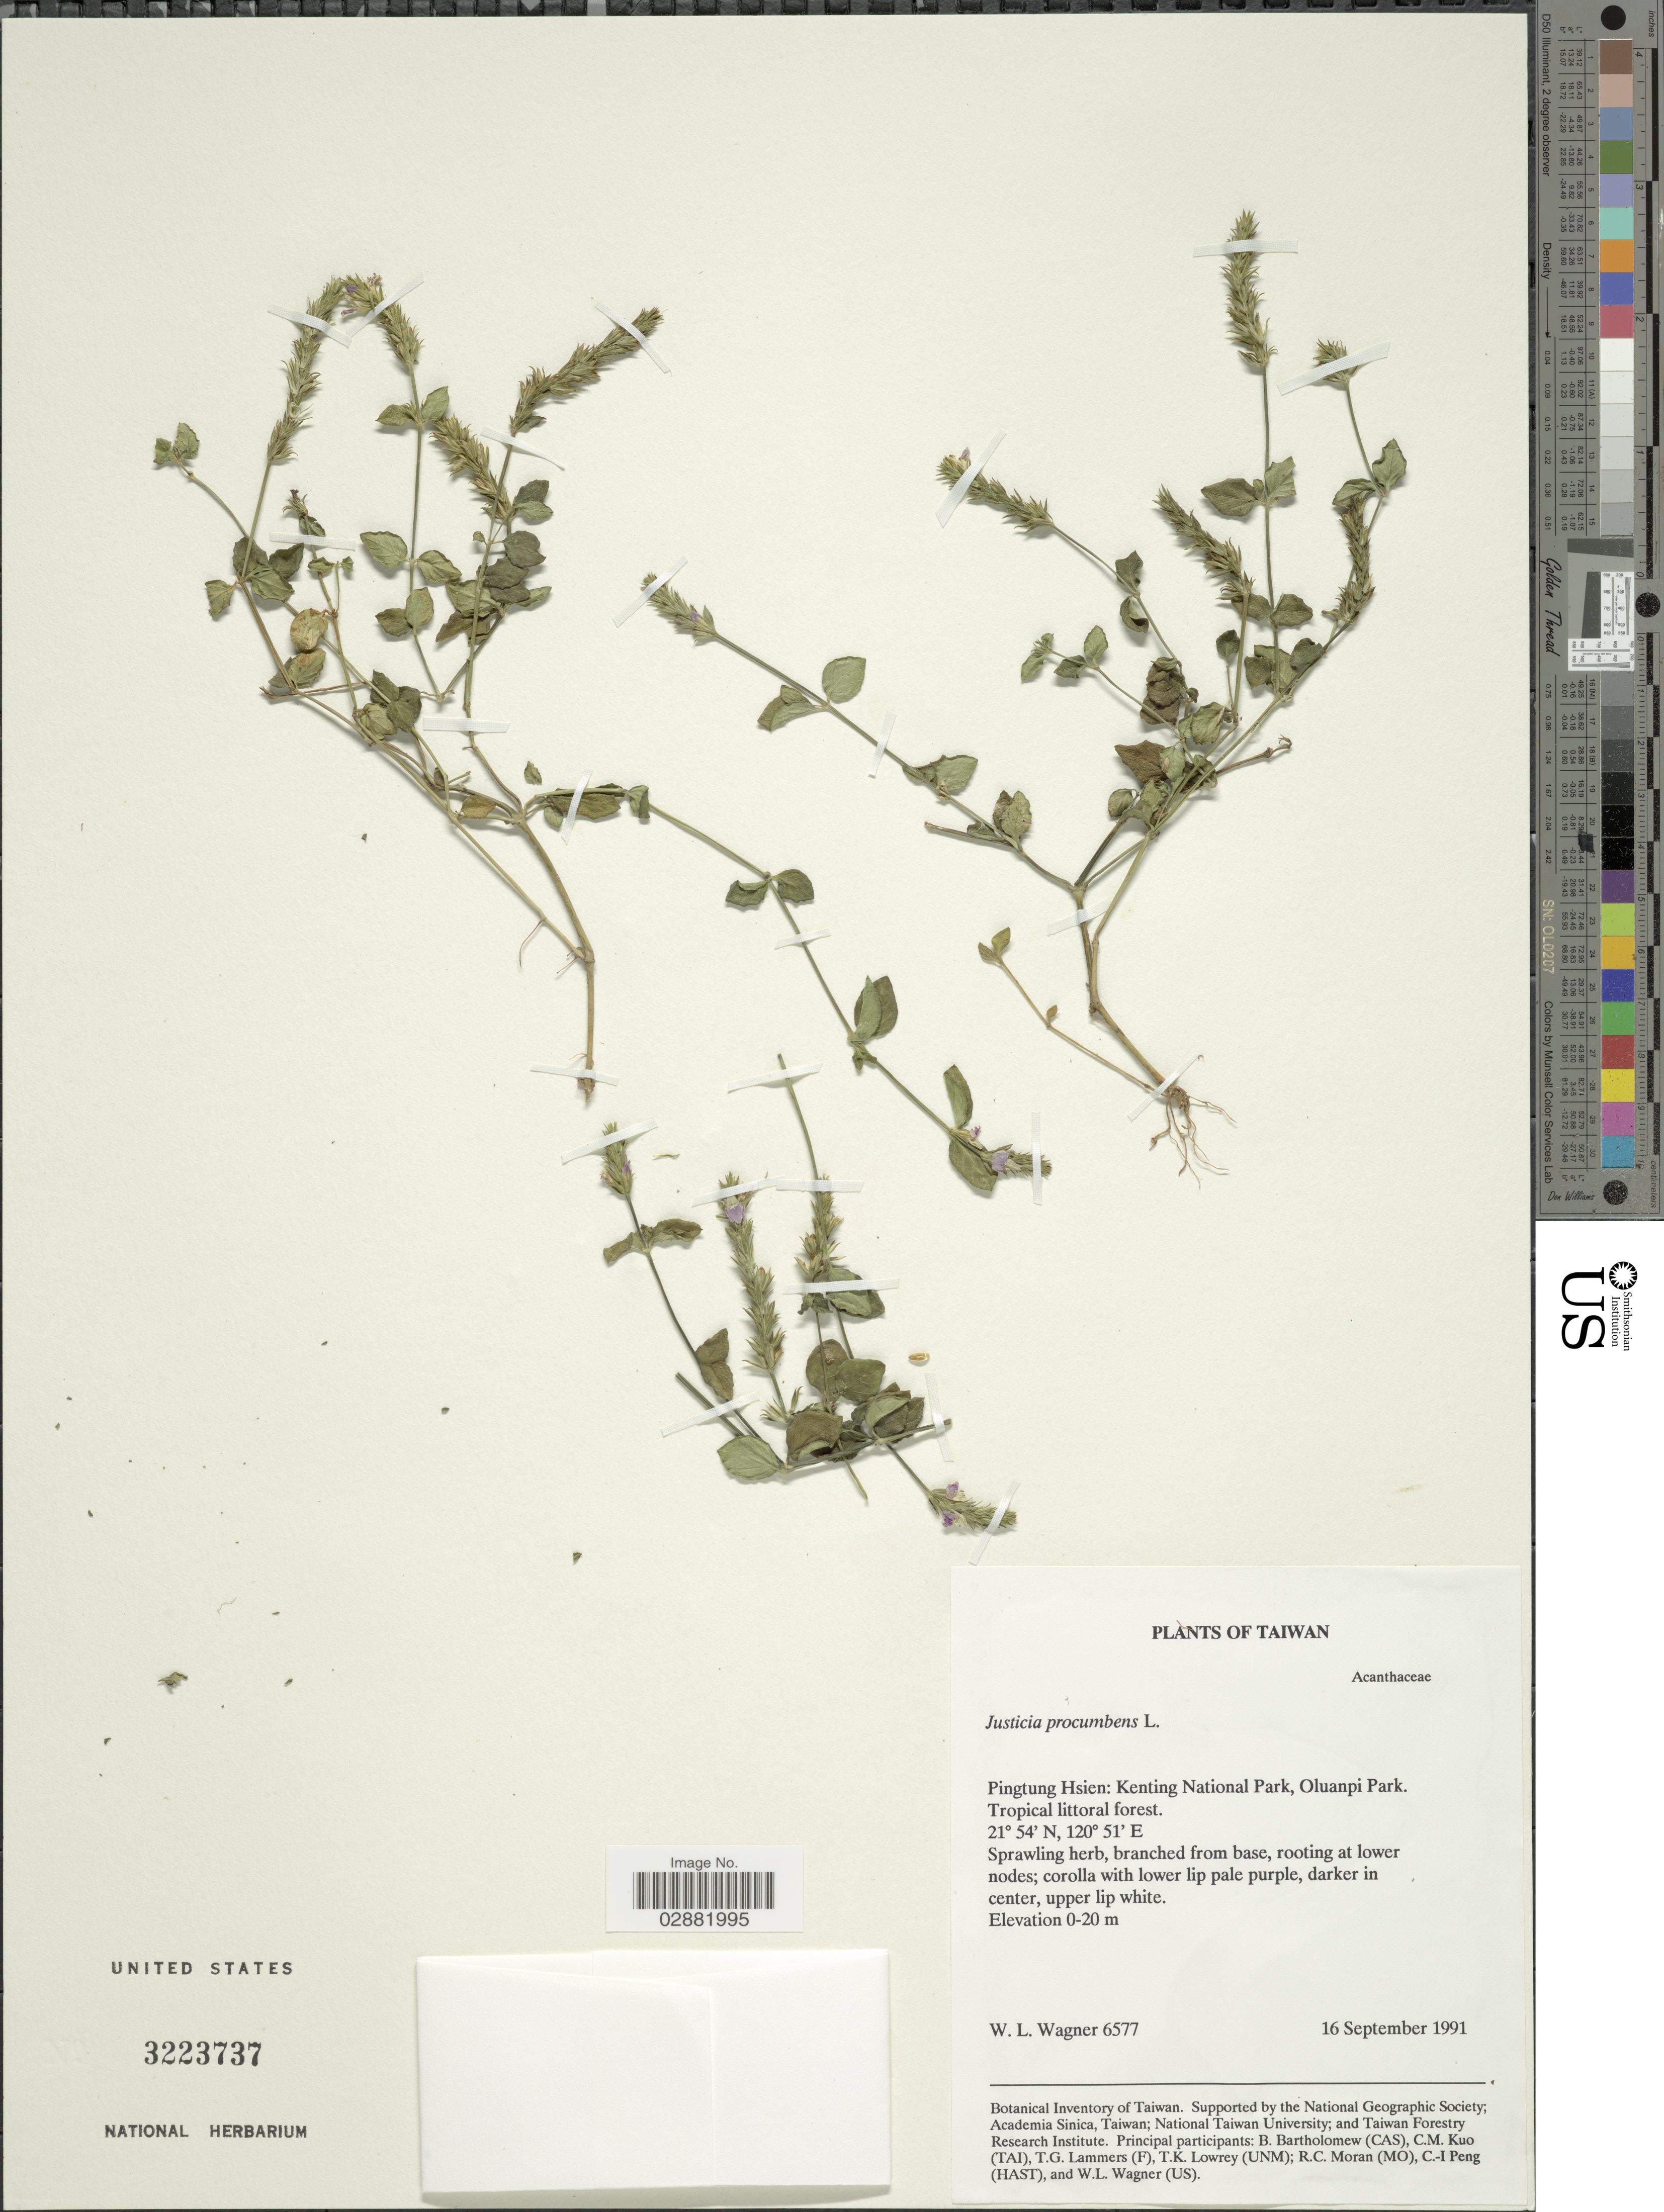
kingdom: Plantae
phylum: Tracheophyta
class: Magnoliopsida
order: Lamiales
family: Acanthaceae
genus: Justicia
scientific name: Justicia procumbens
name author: L.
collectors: W. L. Wagner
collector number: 6577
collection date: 1991-09-16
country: Taiwan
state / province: Pingtung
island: Taiwan [Formosa]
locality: Pingtung Hsien, Kenting National Park, Oluanpi Park.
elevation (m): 0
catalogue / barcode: US 3223737